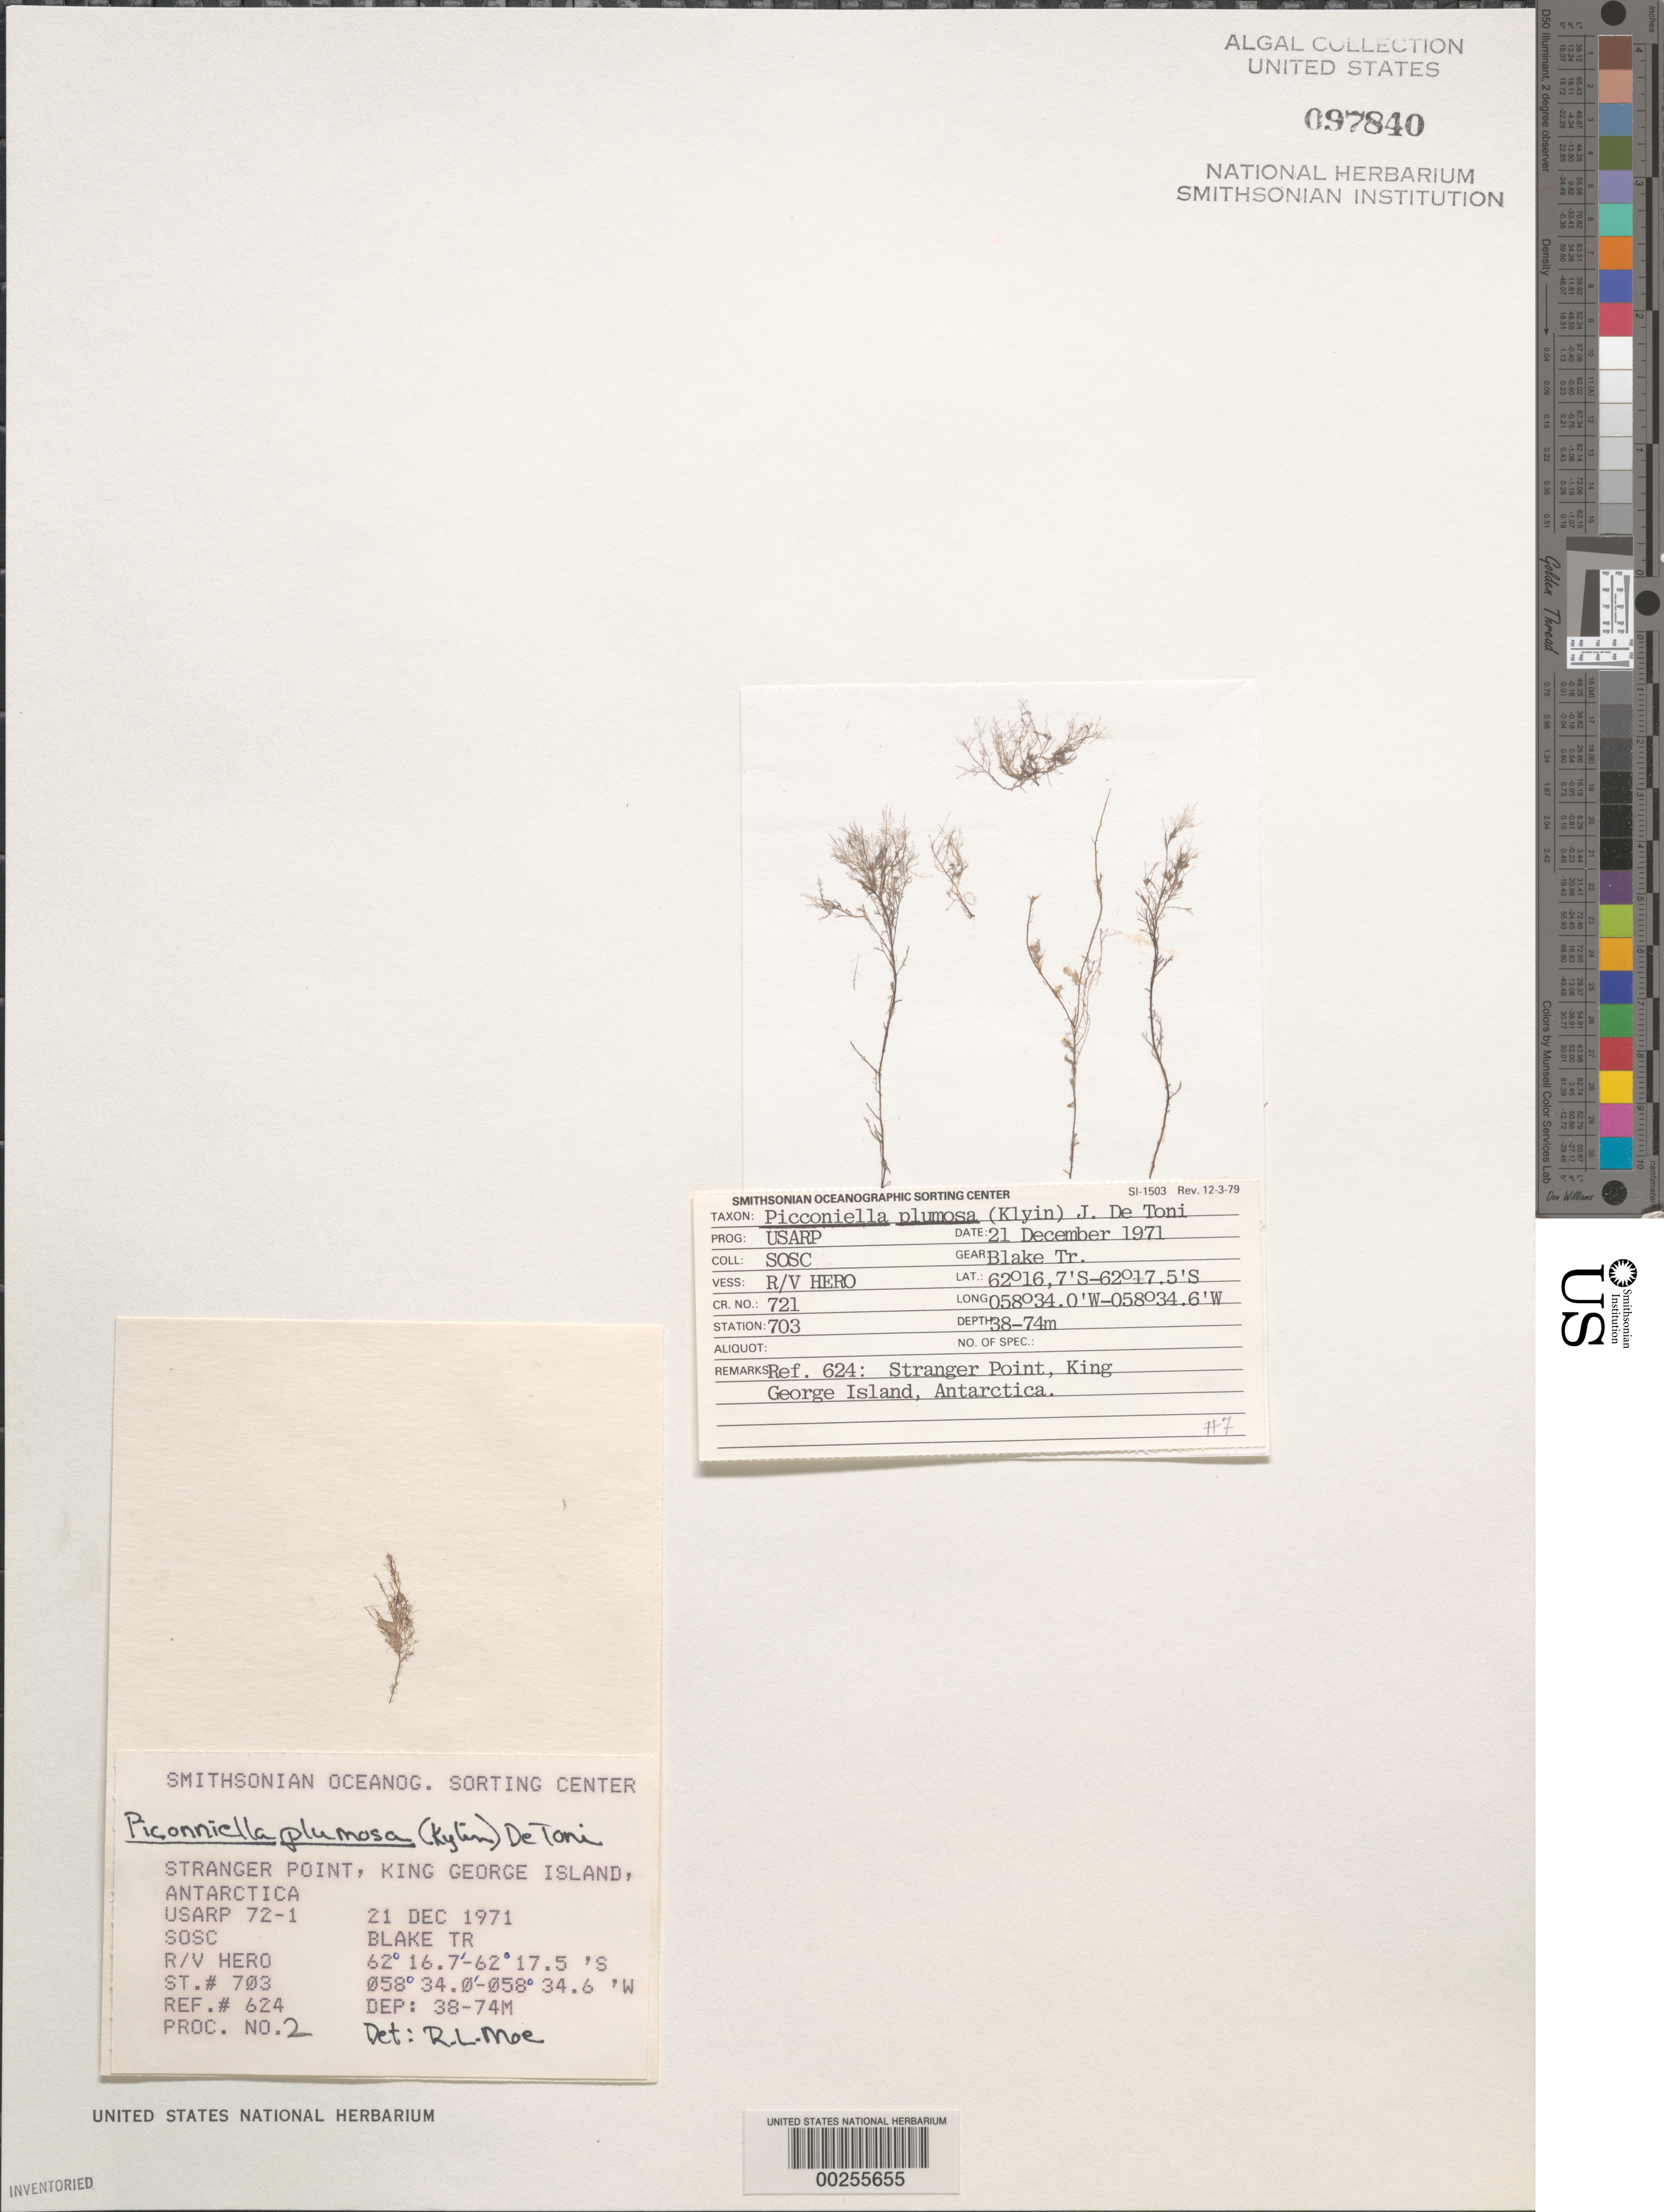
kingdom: Plantae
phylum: Rhodophyta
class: Florideophyceae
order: Ceramiales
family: Rhodomelaceae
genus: Picconiella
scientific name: Picconiella plumosa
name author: (Kylin) De Toni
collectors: SOSC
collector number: Station 703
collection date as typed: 21 Dec 1971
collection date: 1971-12-21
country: Antarctica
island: King George Island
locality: Stranger Point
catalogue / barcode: US 97840